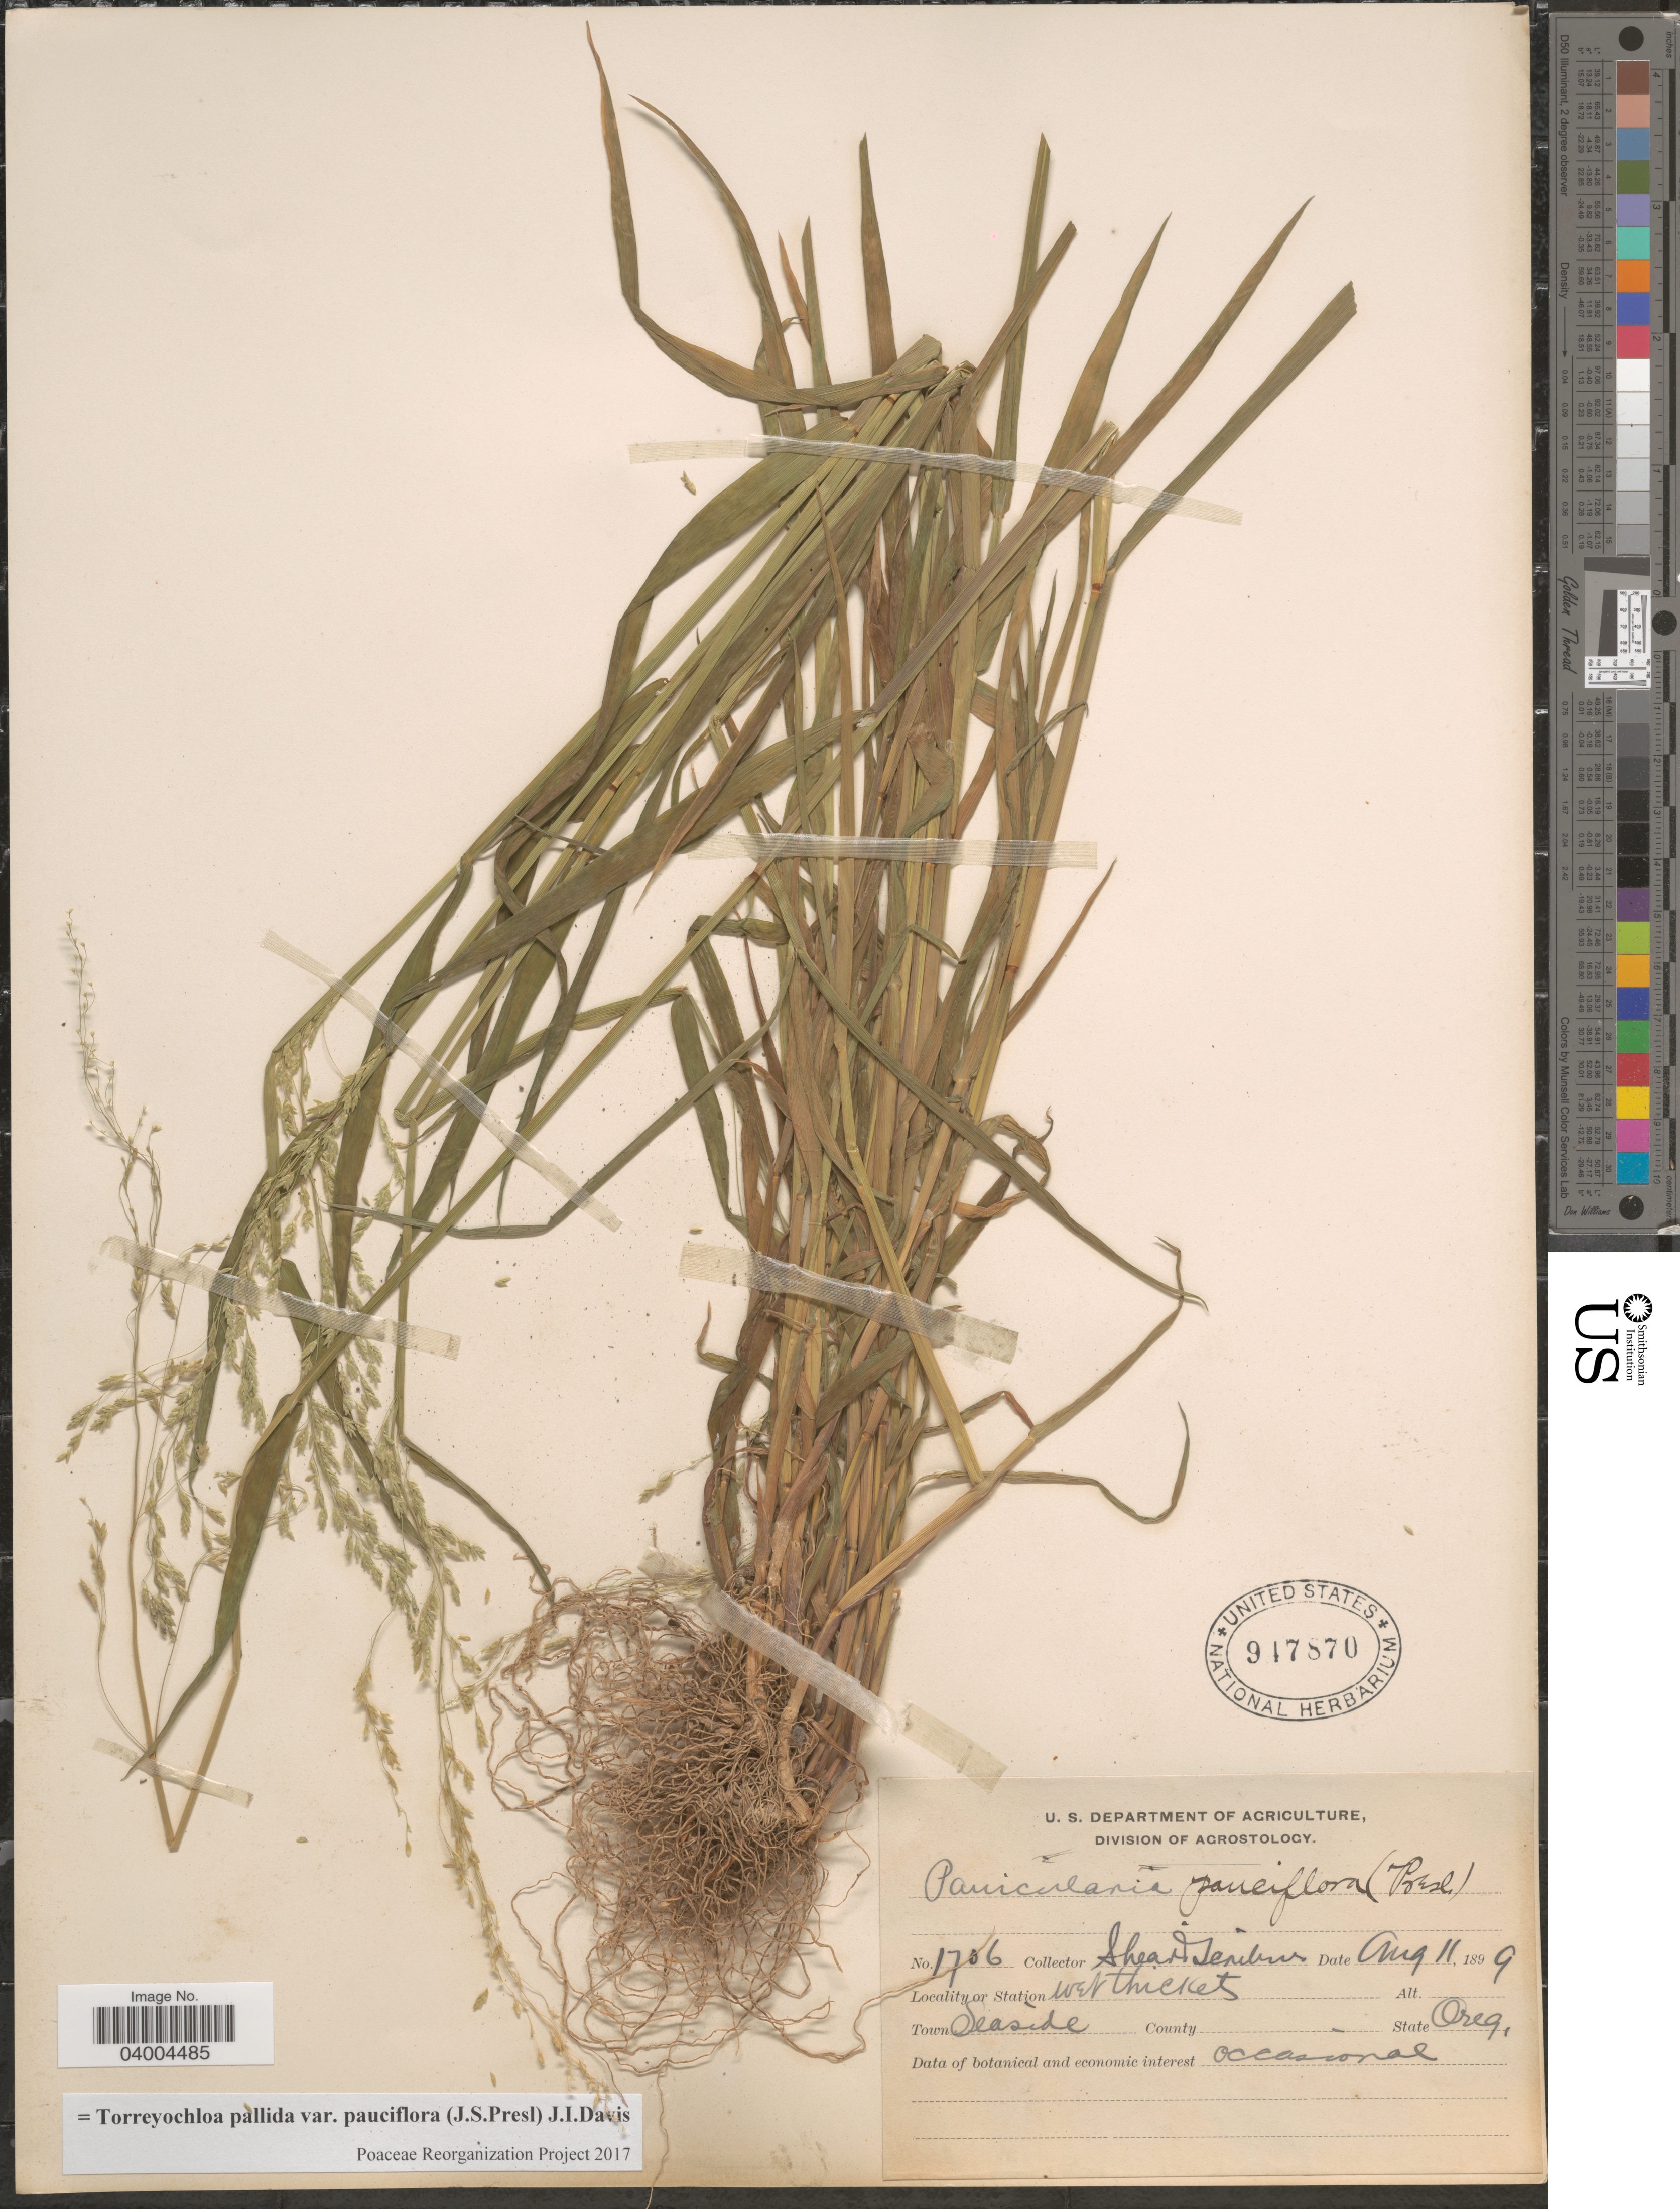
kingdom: Plantae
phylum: Tracheophyta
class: Liliopsida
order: Poales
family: Poaceae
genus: Torreyochloa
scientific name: Torreyochloa pallida var. pauciflora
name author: (J. Presl) J.I. Davis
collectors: -- Shear & Scribner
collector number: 1706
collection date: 1899-08-11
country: United States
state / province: Oregon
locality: Wet thickets. Seaside.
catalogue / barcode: US 947870